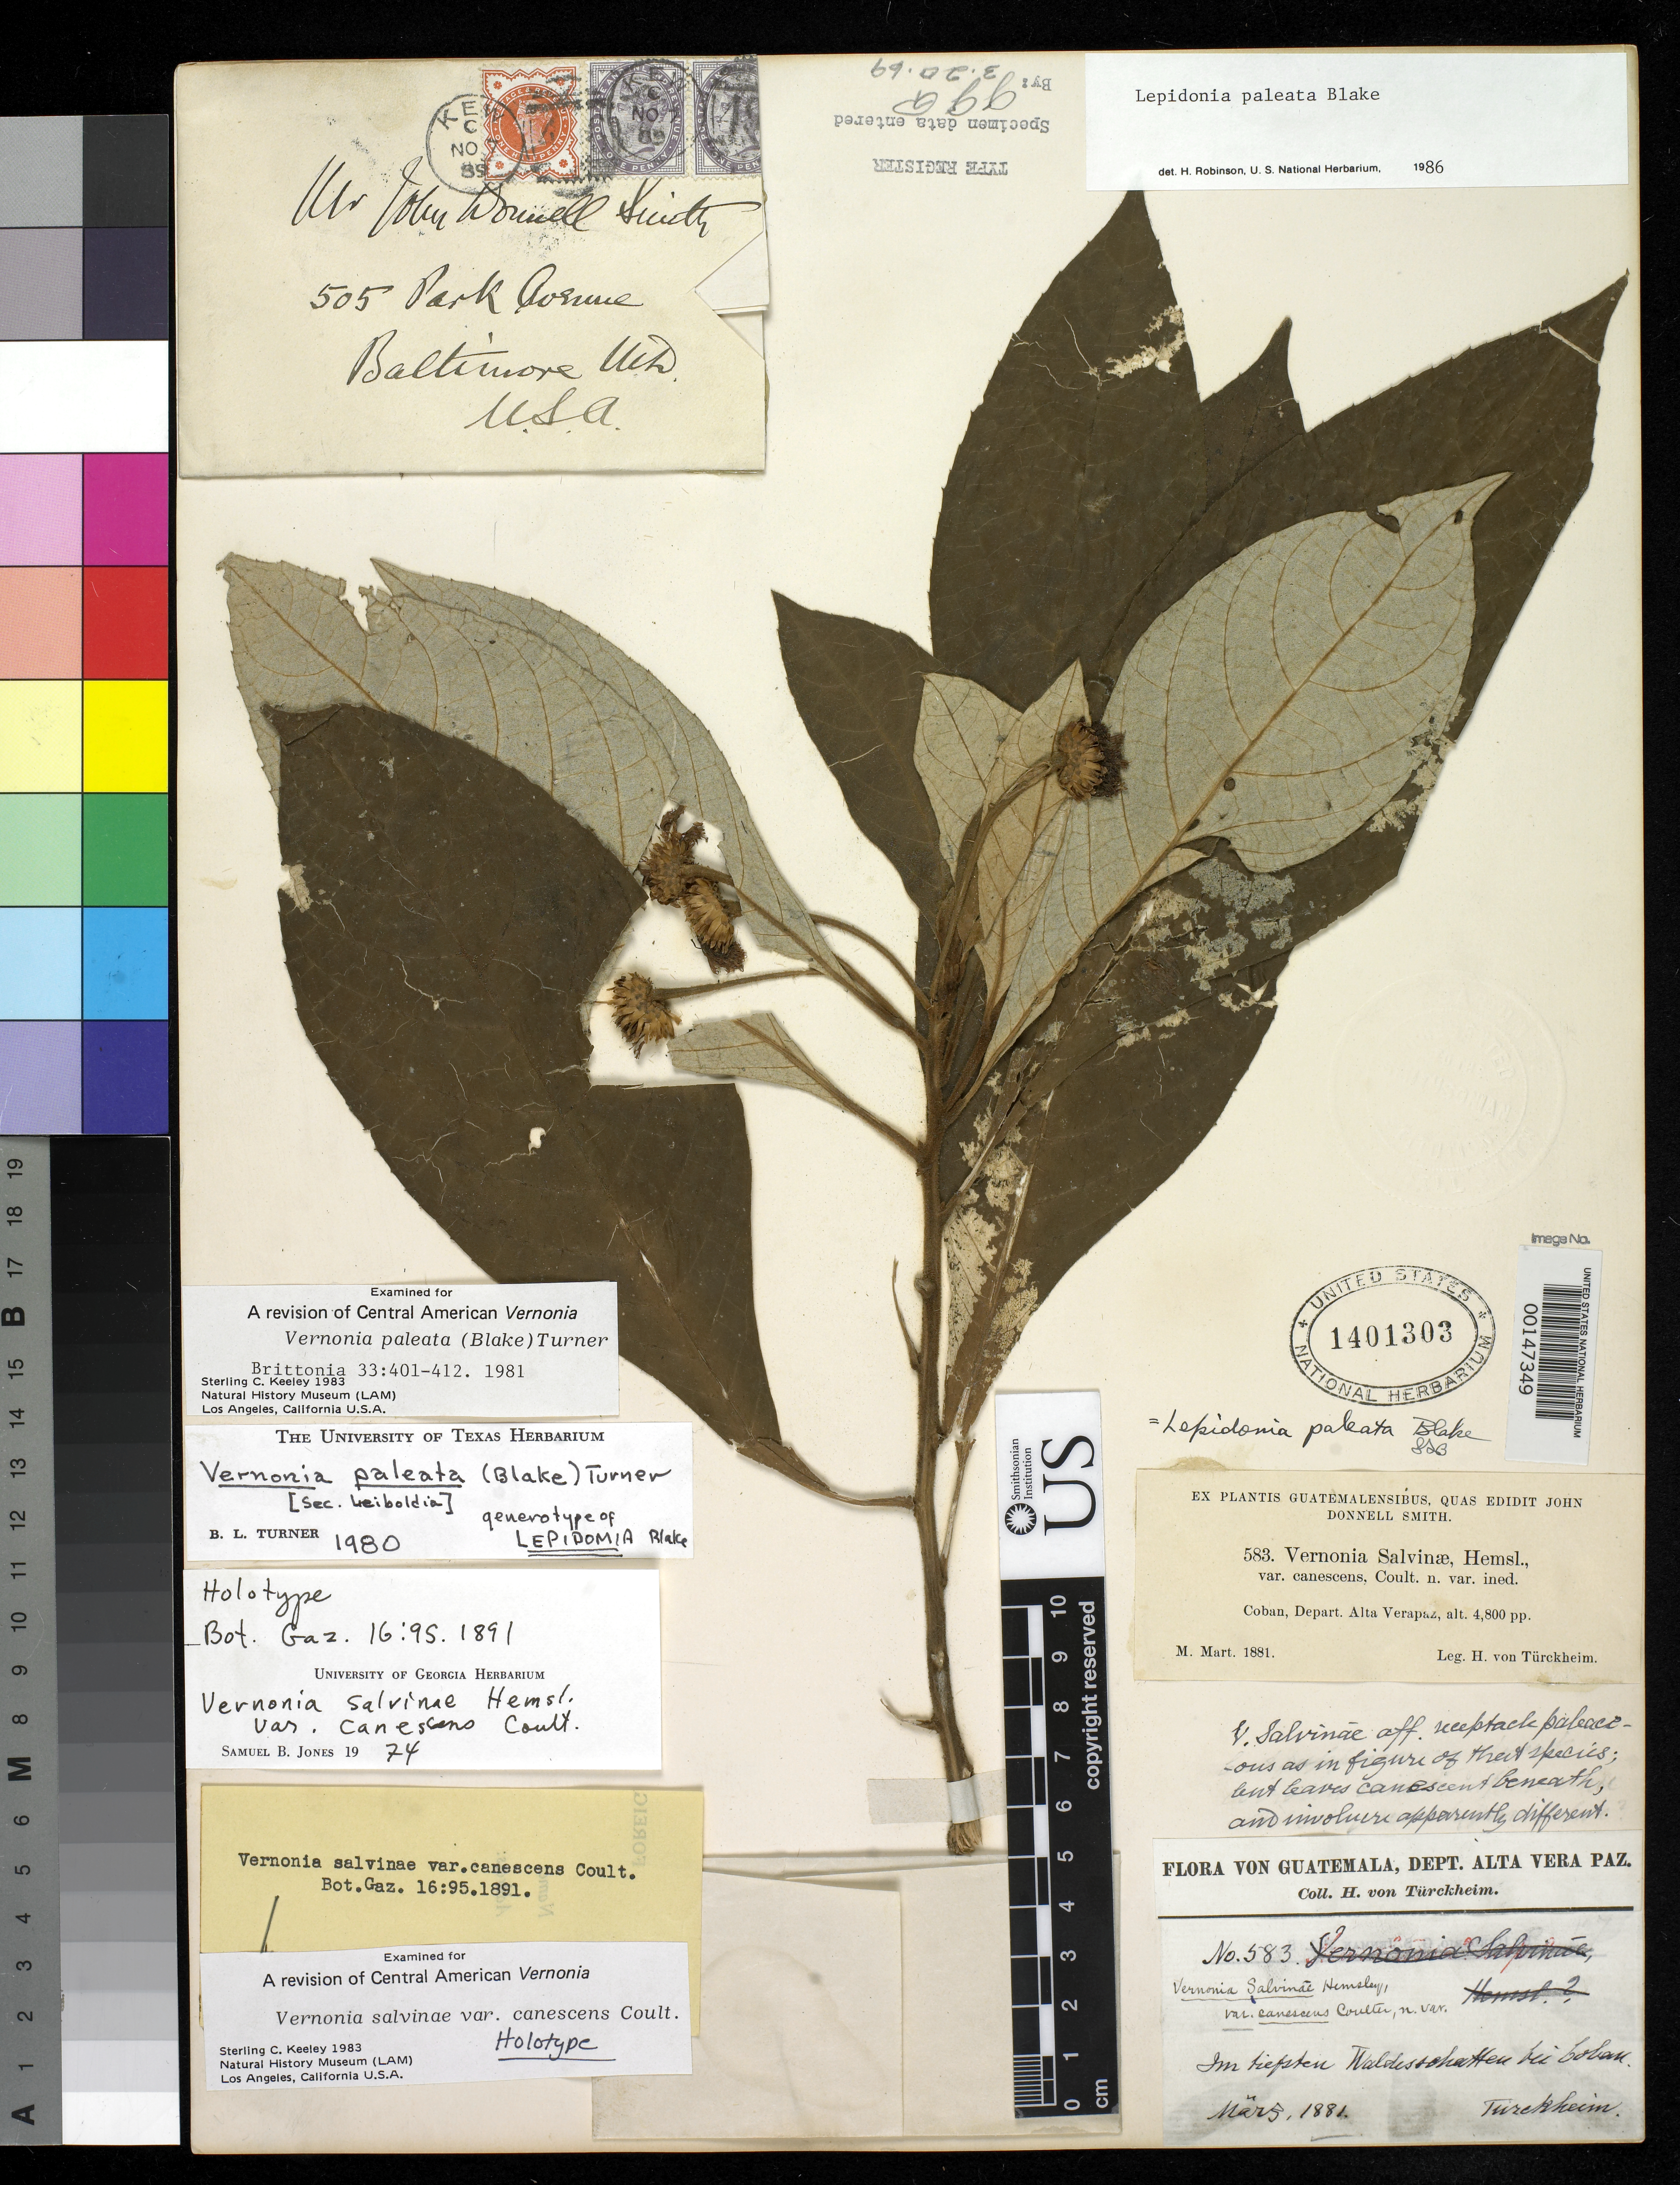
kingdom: Plantae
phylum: Tracheophyta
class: Magnoliopsida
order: Asterales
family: Asteraceae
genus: Vernonia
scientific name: Vernonia salvinae var. canescens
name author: J.M. Coult.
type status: Lectotype; Type Collection; Holotype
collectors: H. von Türckheim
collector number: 583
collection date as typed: Mar 1881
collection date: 1881-03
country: Guatemala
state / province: Alta Verapaz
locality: Cobán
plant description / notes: Specimen ex herb. John Donnell Smith. Generally annotated and cited as "holotype" but Coulter did not designate a holotype, and indicated he studied specimens from Harvard as well as those of John Donnell Smith, arguably lectotypified by S.F. Blake (1936).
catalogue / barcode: US 1401303